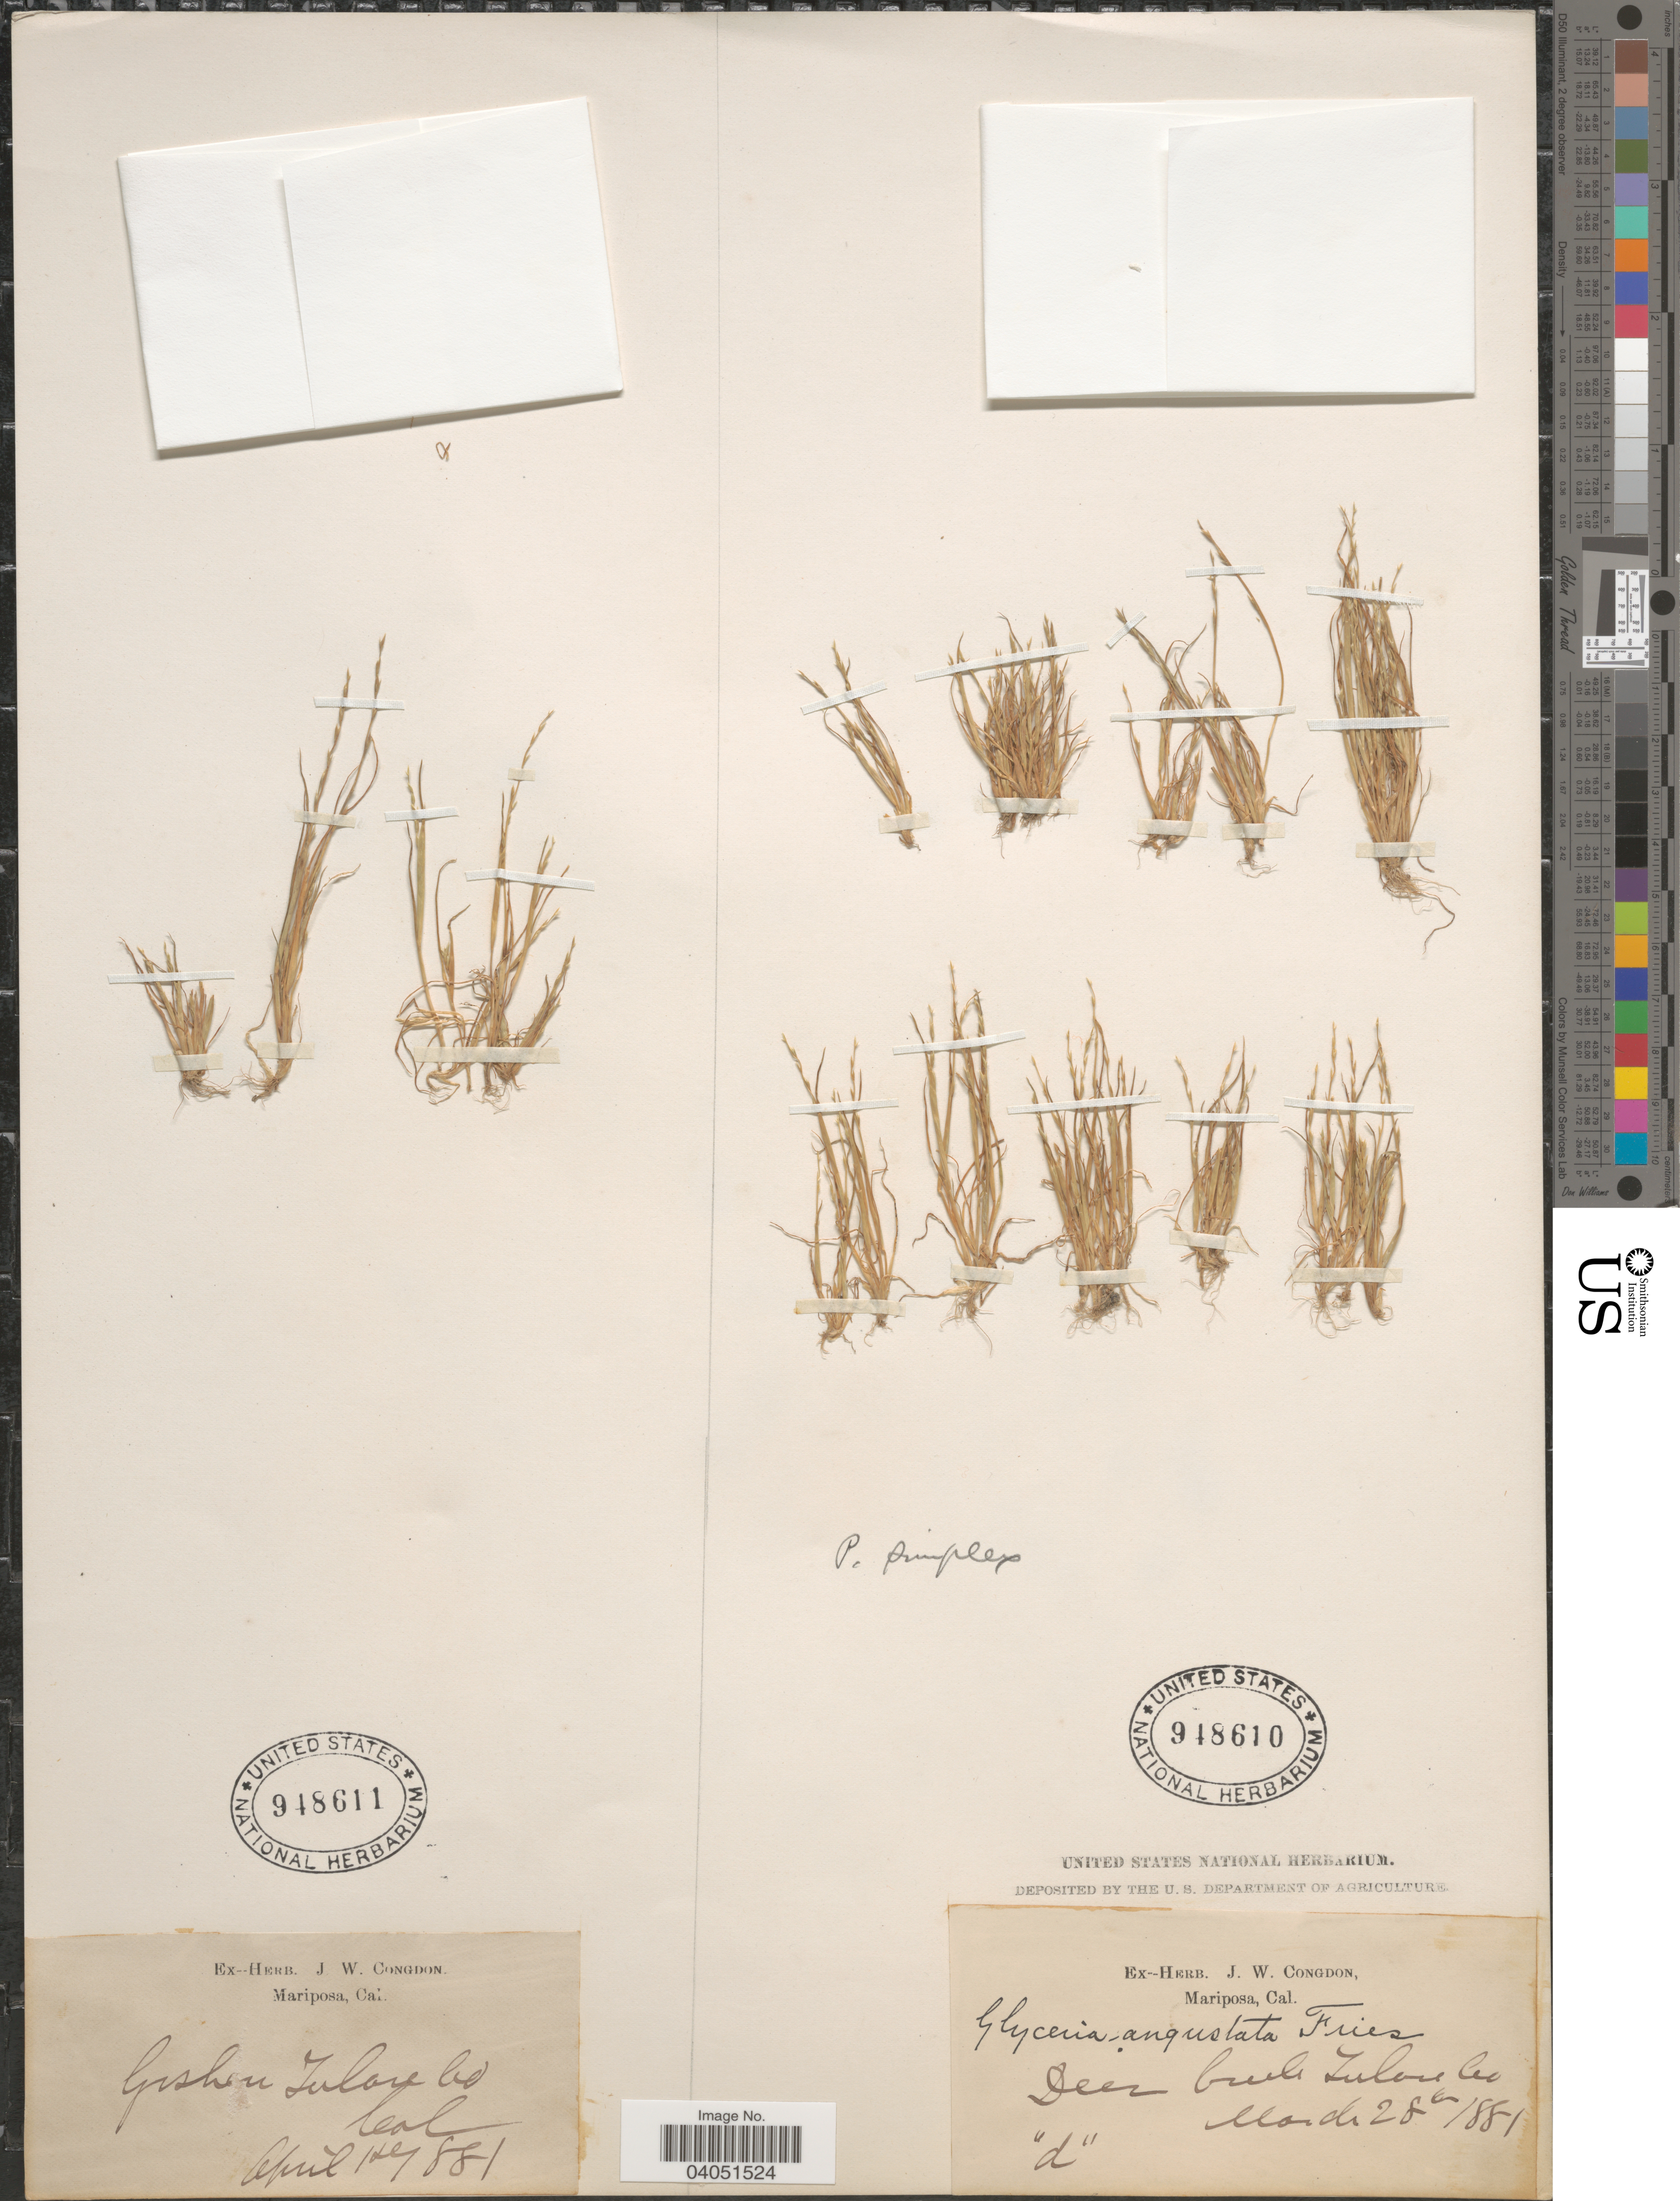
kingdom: Plantae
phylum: Tracheophyta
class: Liliopsida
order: Poales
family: Poaceae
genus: Puccinellia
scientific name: Puccinellia simplex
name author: Scribn.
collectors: ex herb. J. W. Congdon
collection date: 1881-04-01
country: United States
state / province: California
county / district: Tulare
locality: Deer Creek. Tulare Co.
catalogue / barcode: US 948611